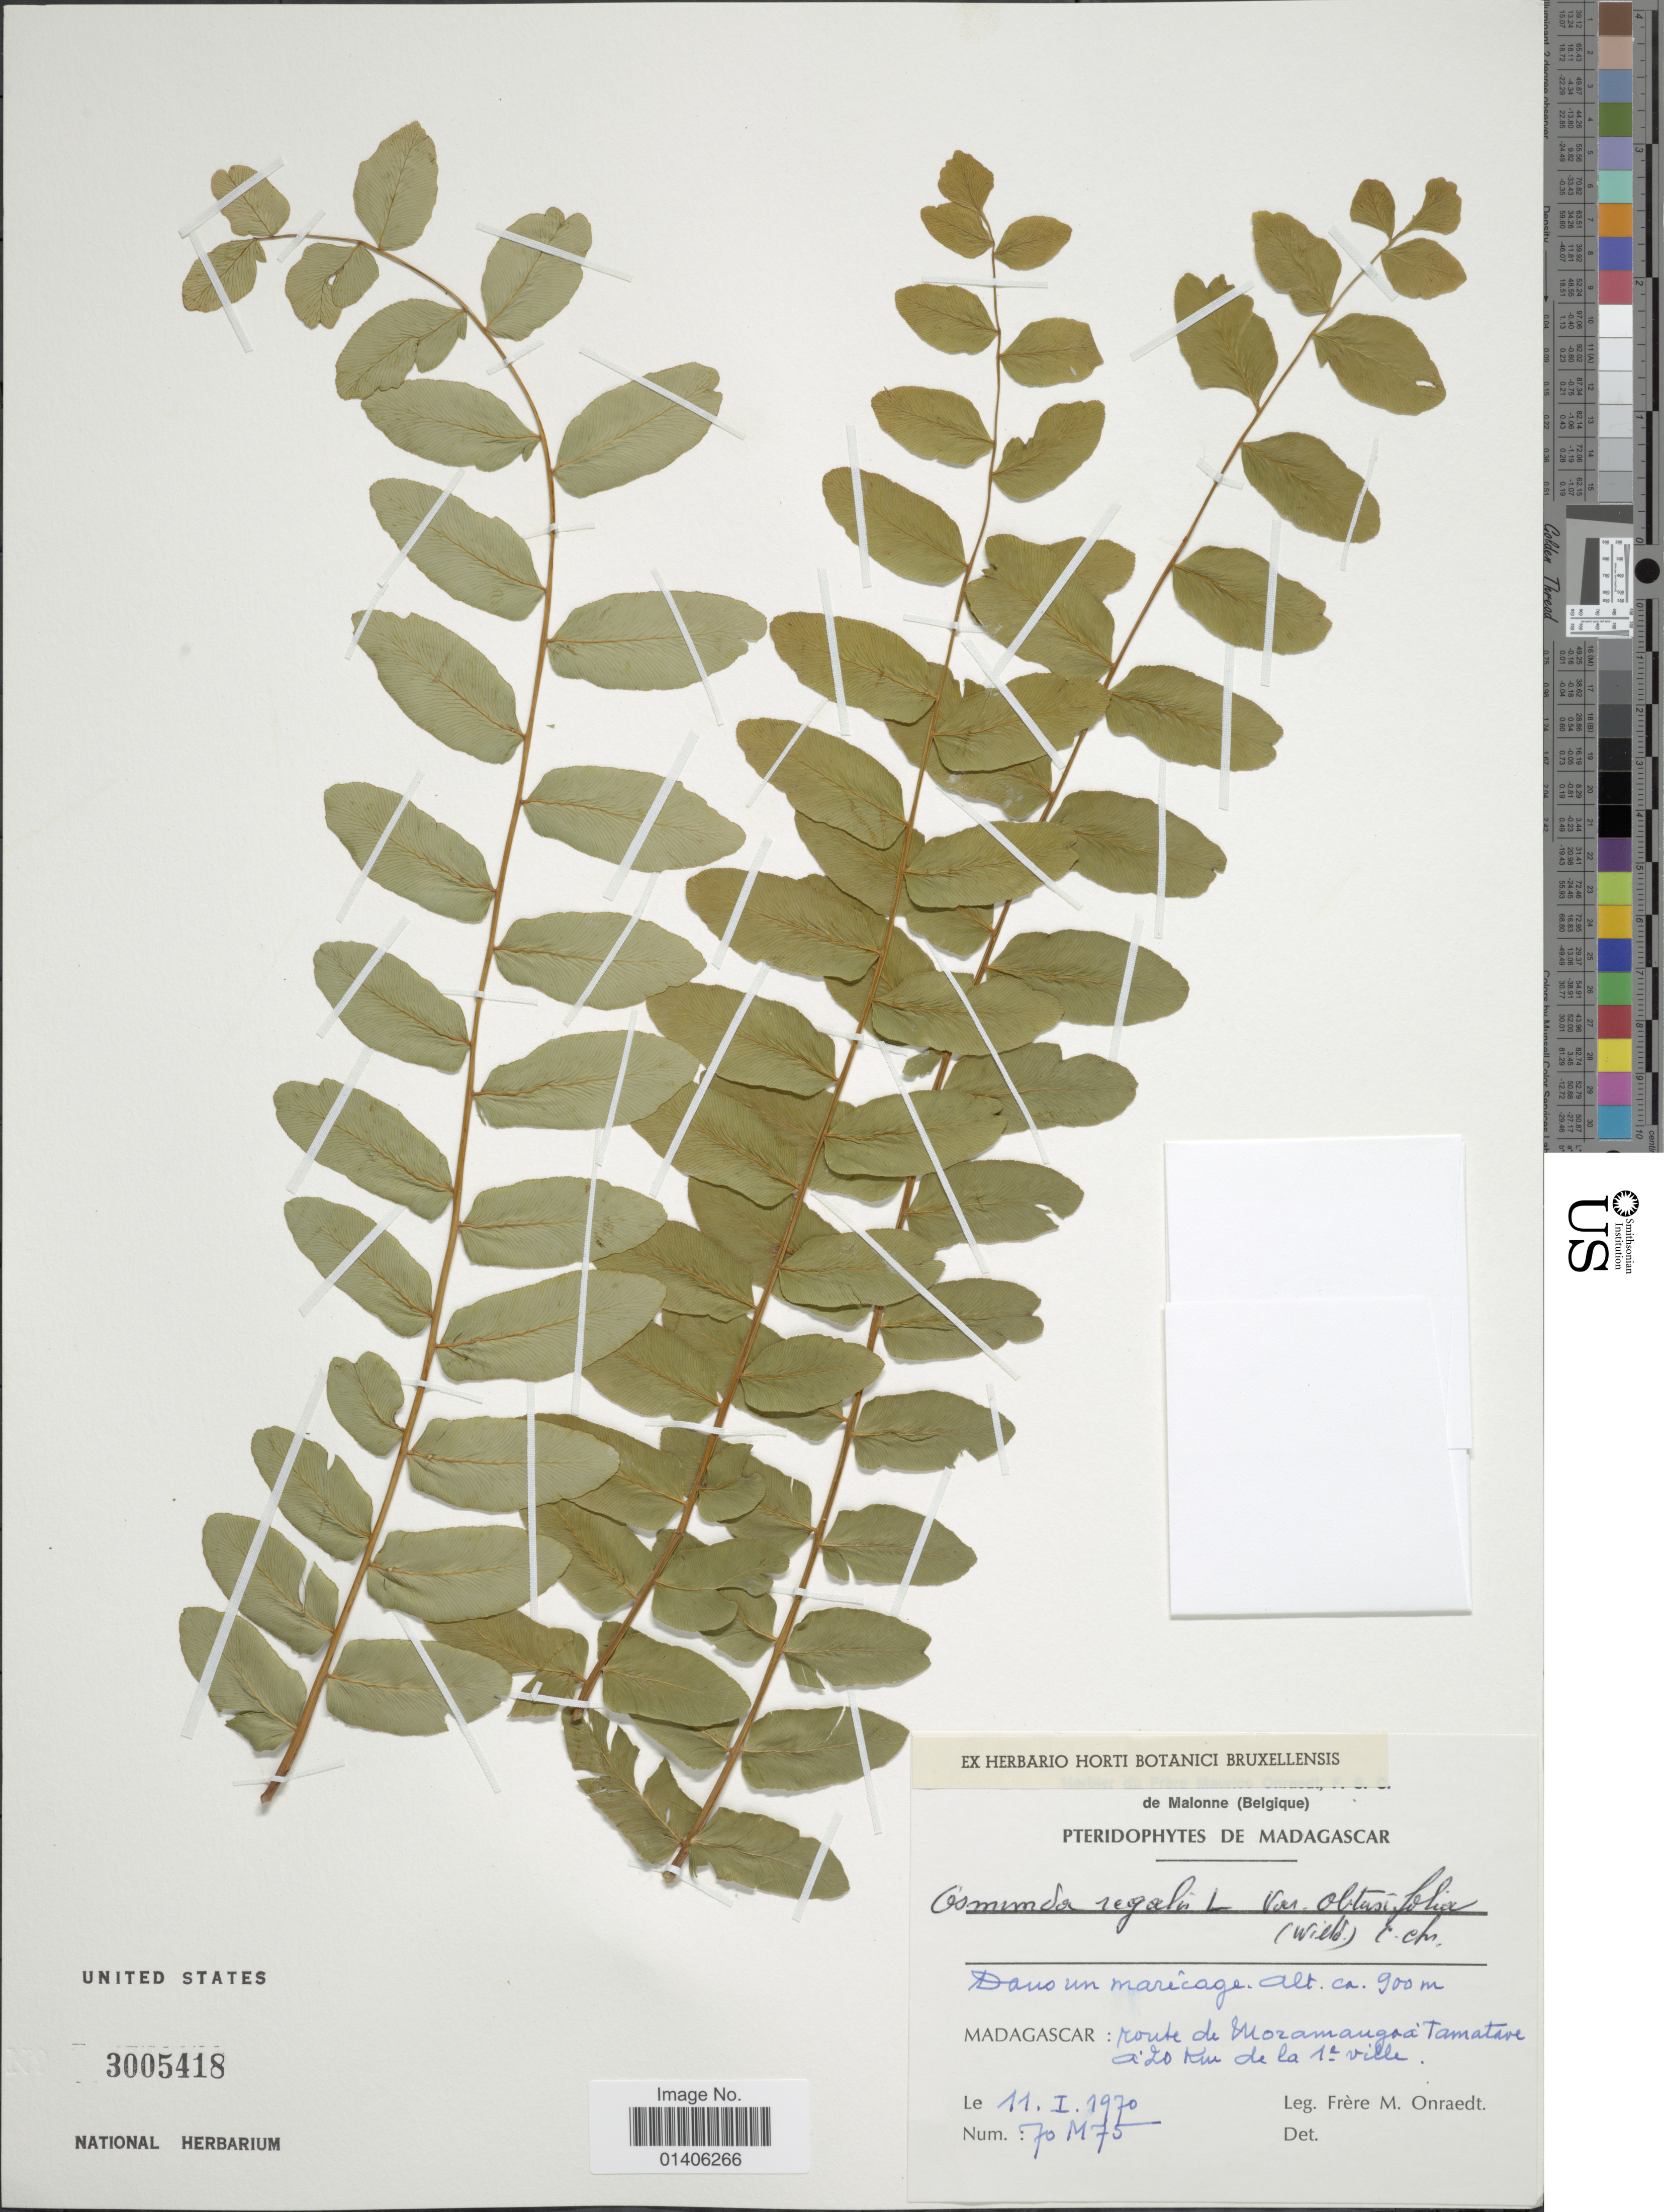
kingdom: Plantae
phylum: Tracheophyta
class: Polypodiopsida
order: Osmundales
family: Osmundaceae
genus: Osmunda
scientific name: Osmunda regalis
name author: L.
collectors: F. Onraedt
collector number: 70M75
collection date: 1970-01-11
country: Madagascar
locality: Route de Moramanga a Tamatave a 20 km de la 1a ville.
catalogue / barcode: US 3005418